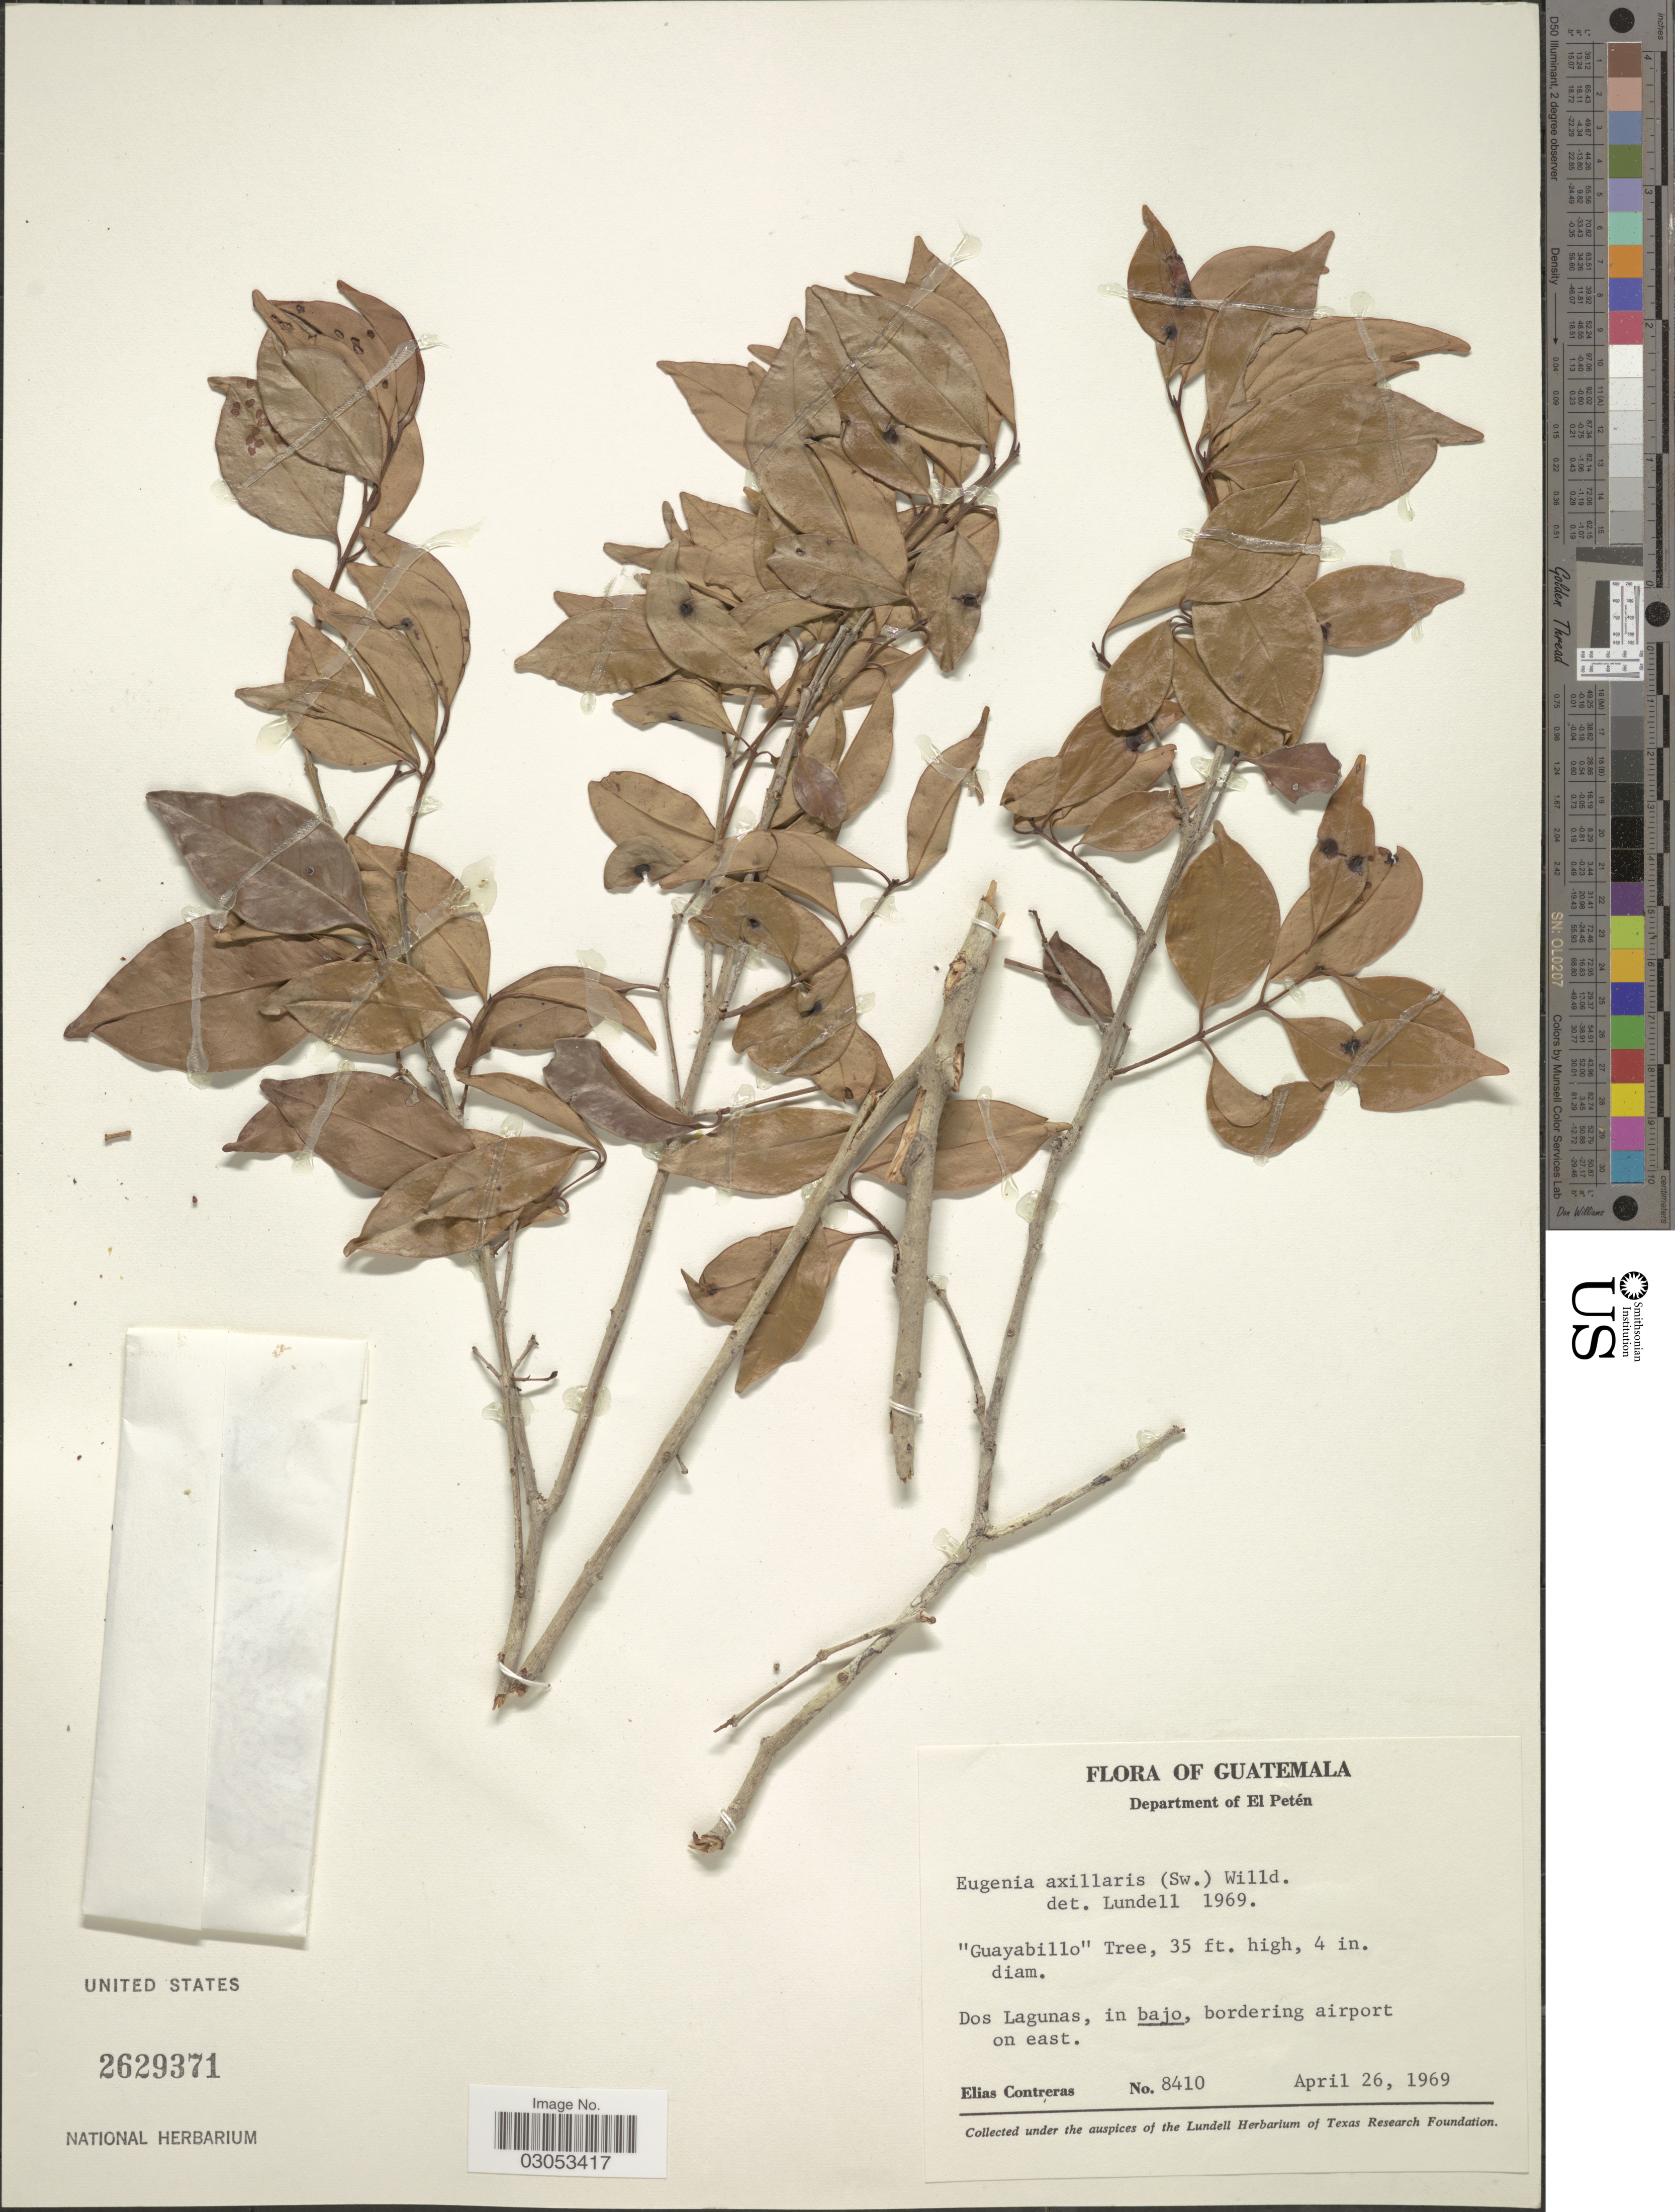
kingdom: Plantae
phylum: Tracheophyta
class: Magnoliopsida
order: Myrtales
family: Myrtaceae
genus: Eugenia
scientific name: Eugenia axillaris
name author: (Sw.) Willd.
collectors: E. Contreras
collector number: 8410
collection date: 1969-04-26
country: Guatemala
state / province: El Petén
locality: Department of El Petén. Dos Lagunas, in bajo, bordering airport on east.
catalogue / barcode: US 2629371